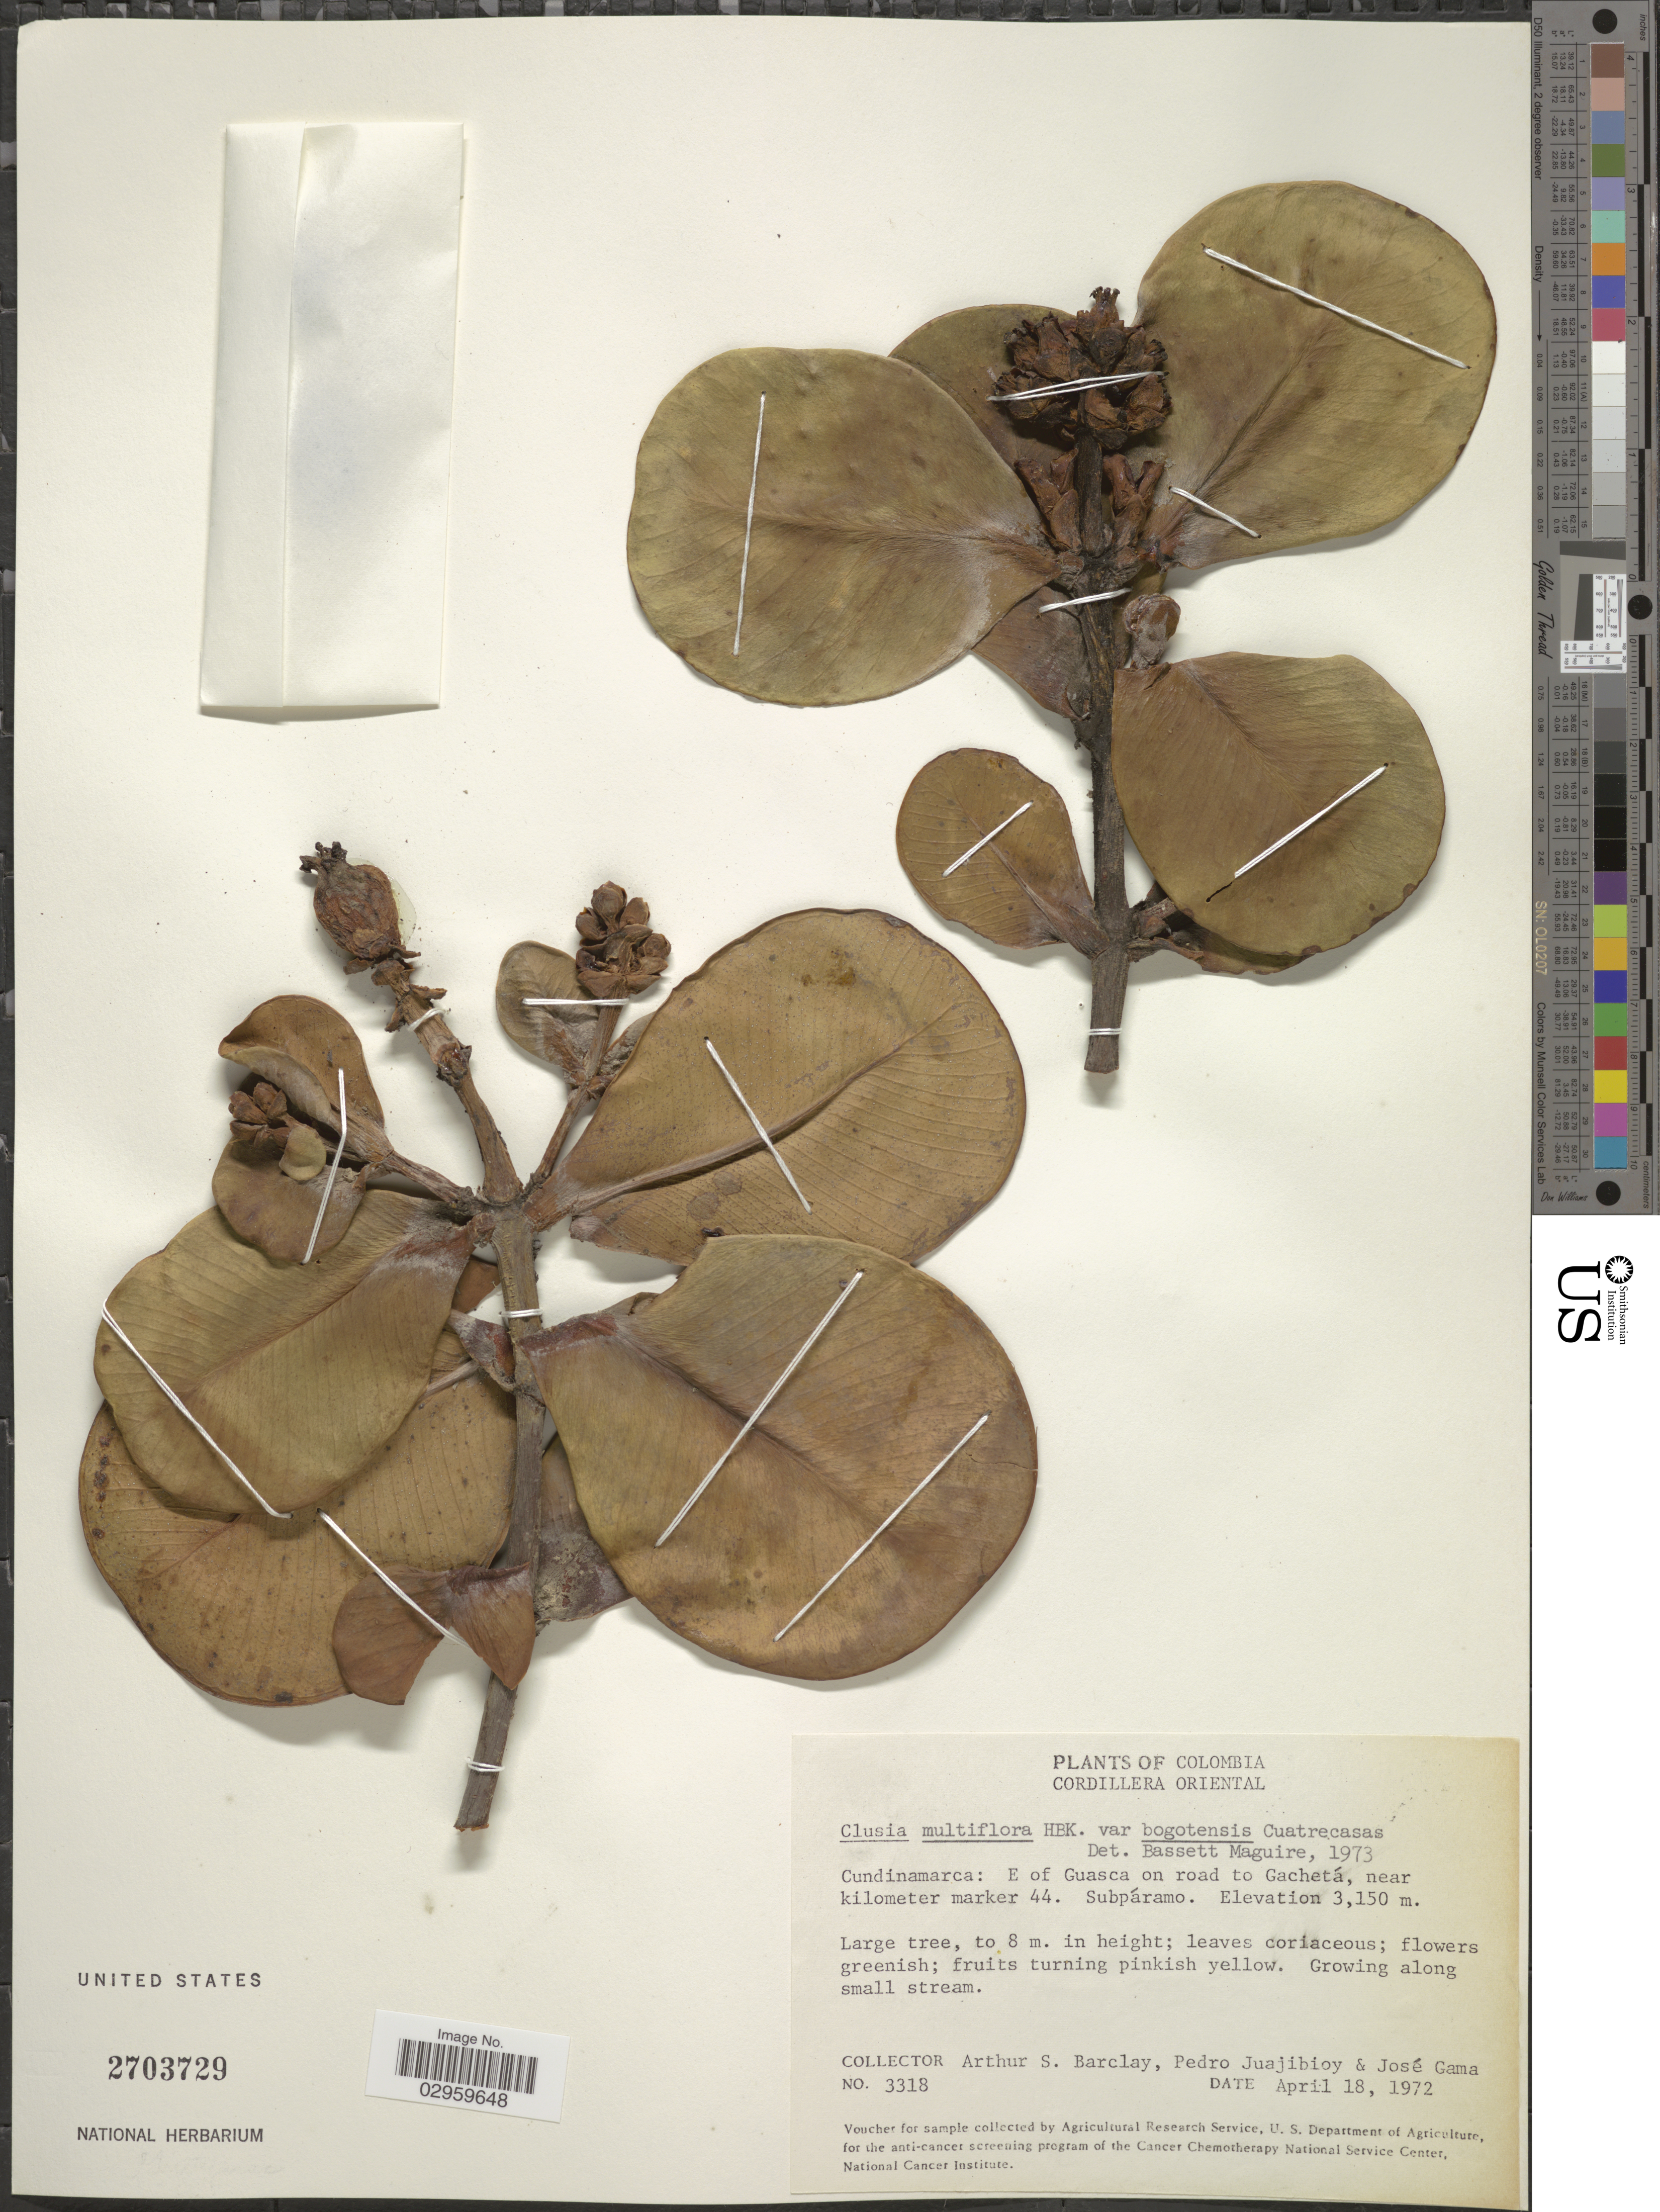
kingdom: Plantae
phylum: Tracheophyta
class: Magnoliopsida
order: Malpighiales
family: Clusiaceae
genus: Clusia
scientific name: Clusia multiflora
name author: Kunth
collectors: A. S. Barclay, P. Juajibioy & J. Gama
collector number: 3318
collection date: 1972-04-18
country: Colombia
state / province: Cundinamarca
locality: Cordillera Oriental. E of Guasca on road to Gachetá, near kilometer marker 44.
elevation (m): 3150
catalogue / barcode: US 2703729